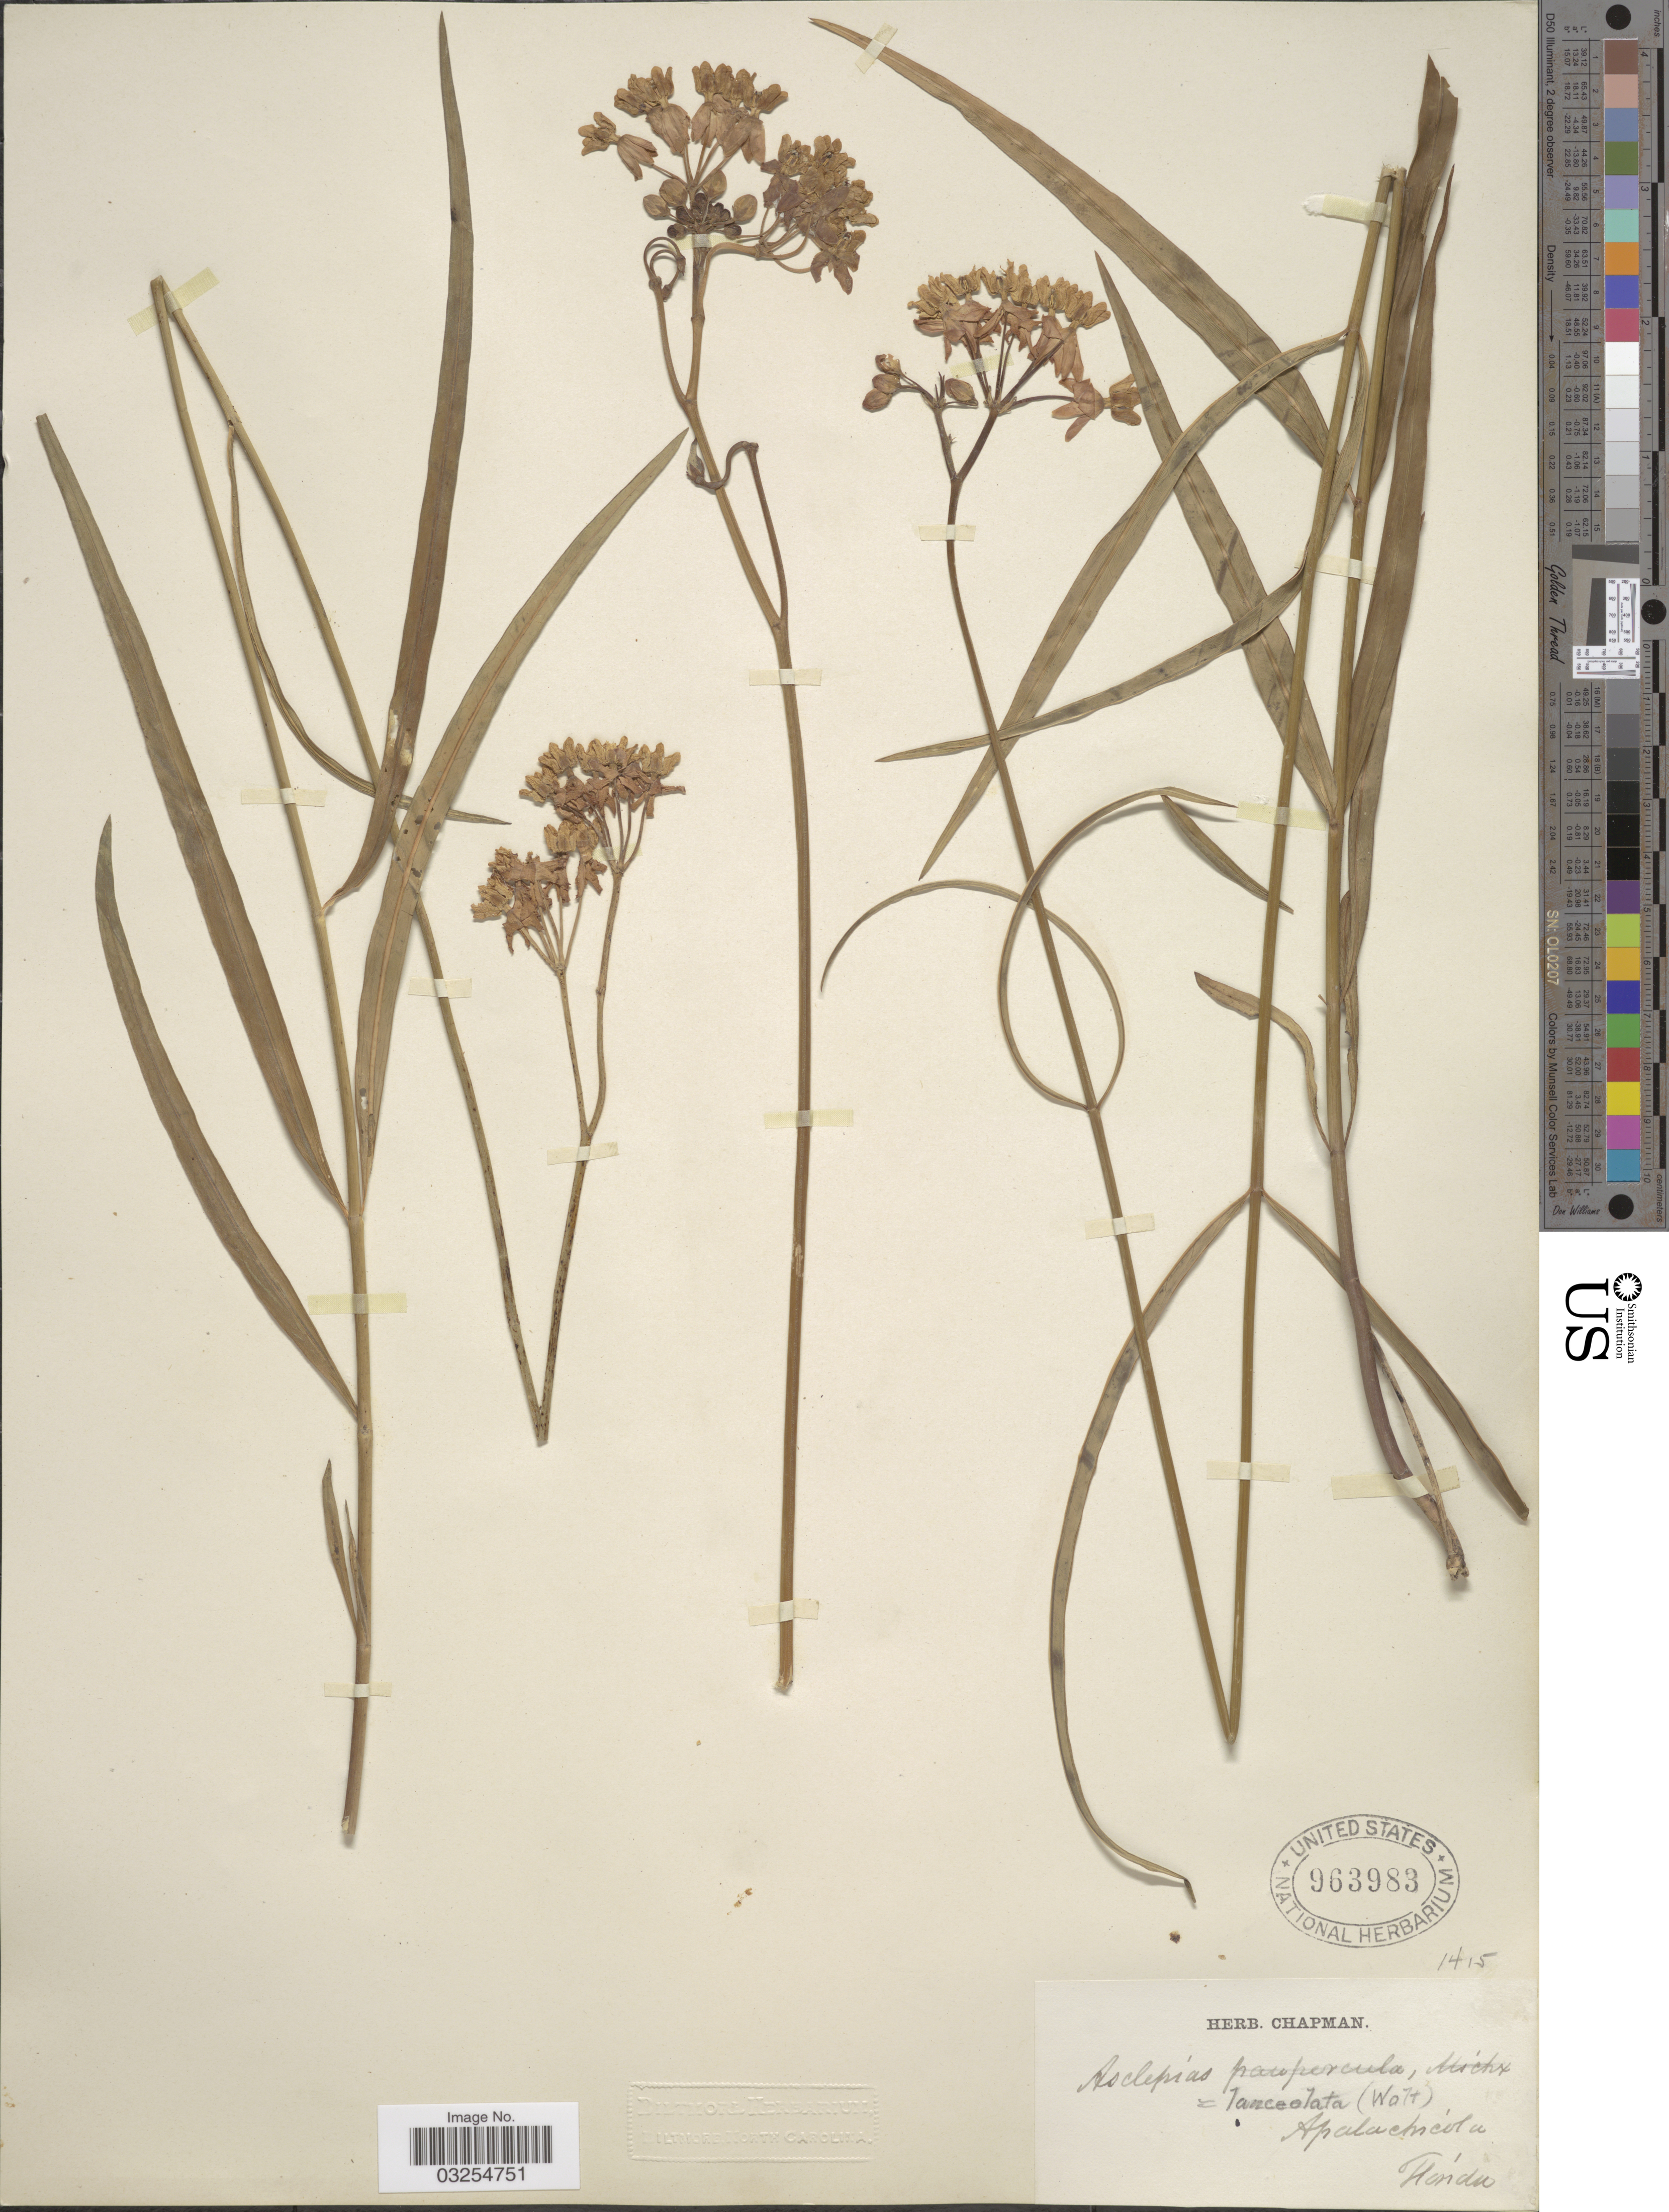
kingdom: Plantae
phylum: Tracheophyta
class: Magnoliopsida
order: Gentianales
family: Apocynaceae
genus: Asclepias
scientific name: Asclepias lanceolata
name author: Walter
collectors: ex herb. Chapman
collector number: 1415?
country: United States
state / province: Florida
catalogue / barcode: US 963983